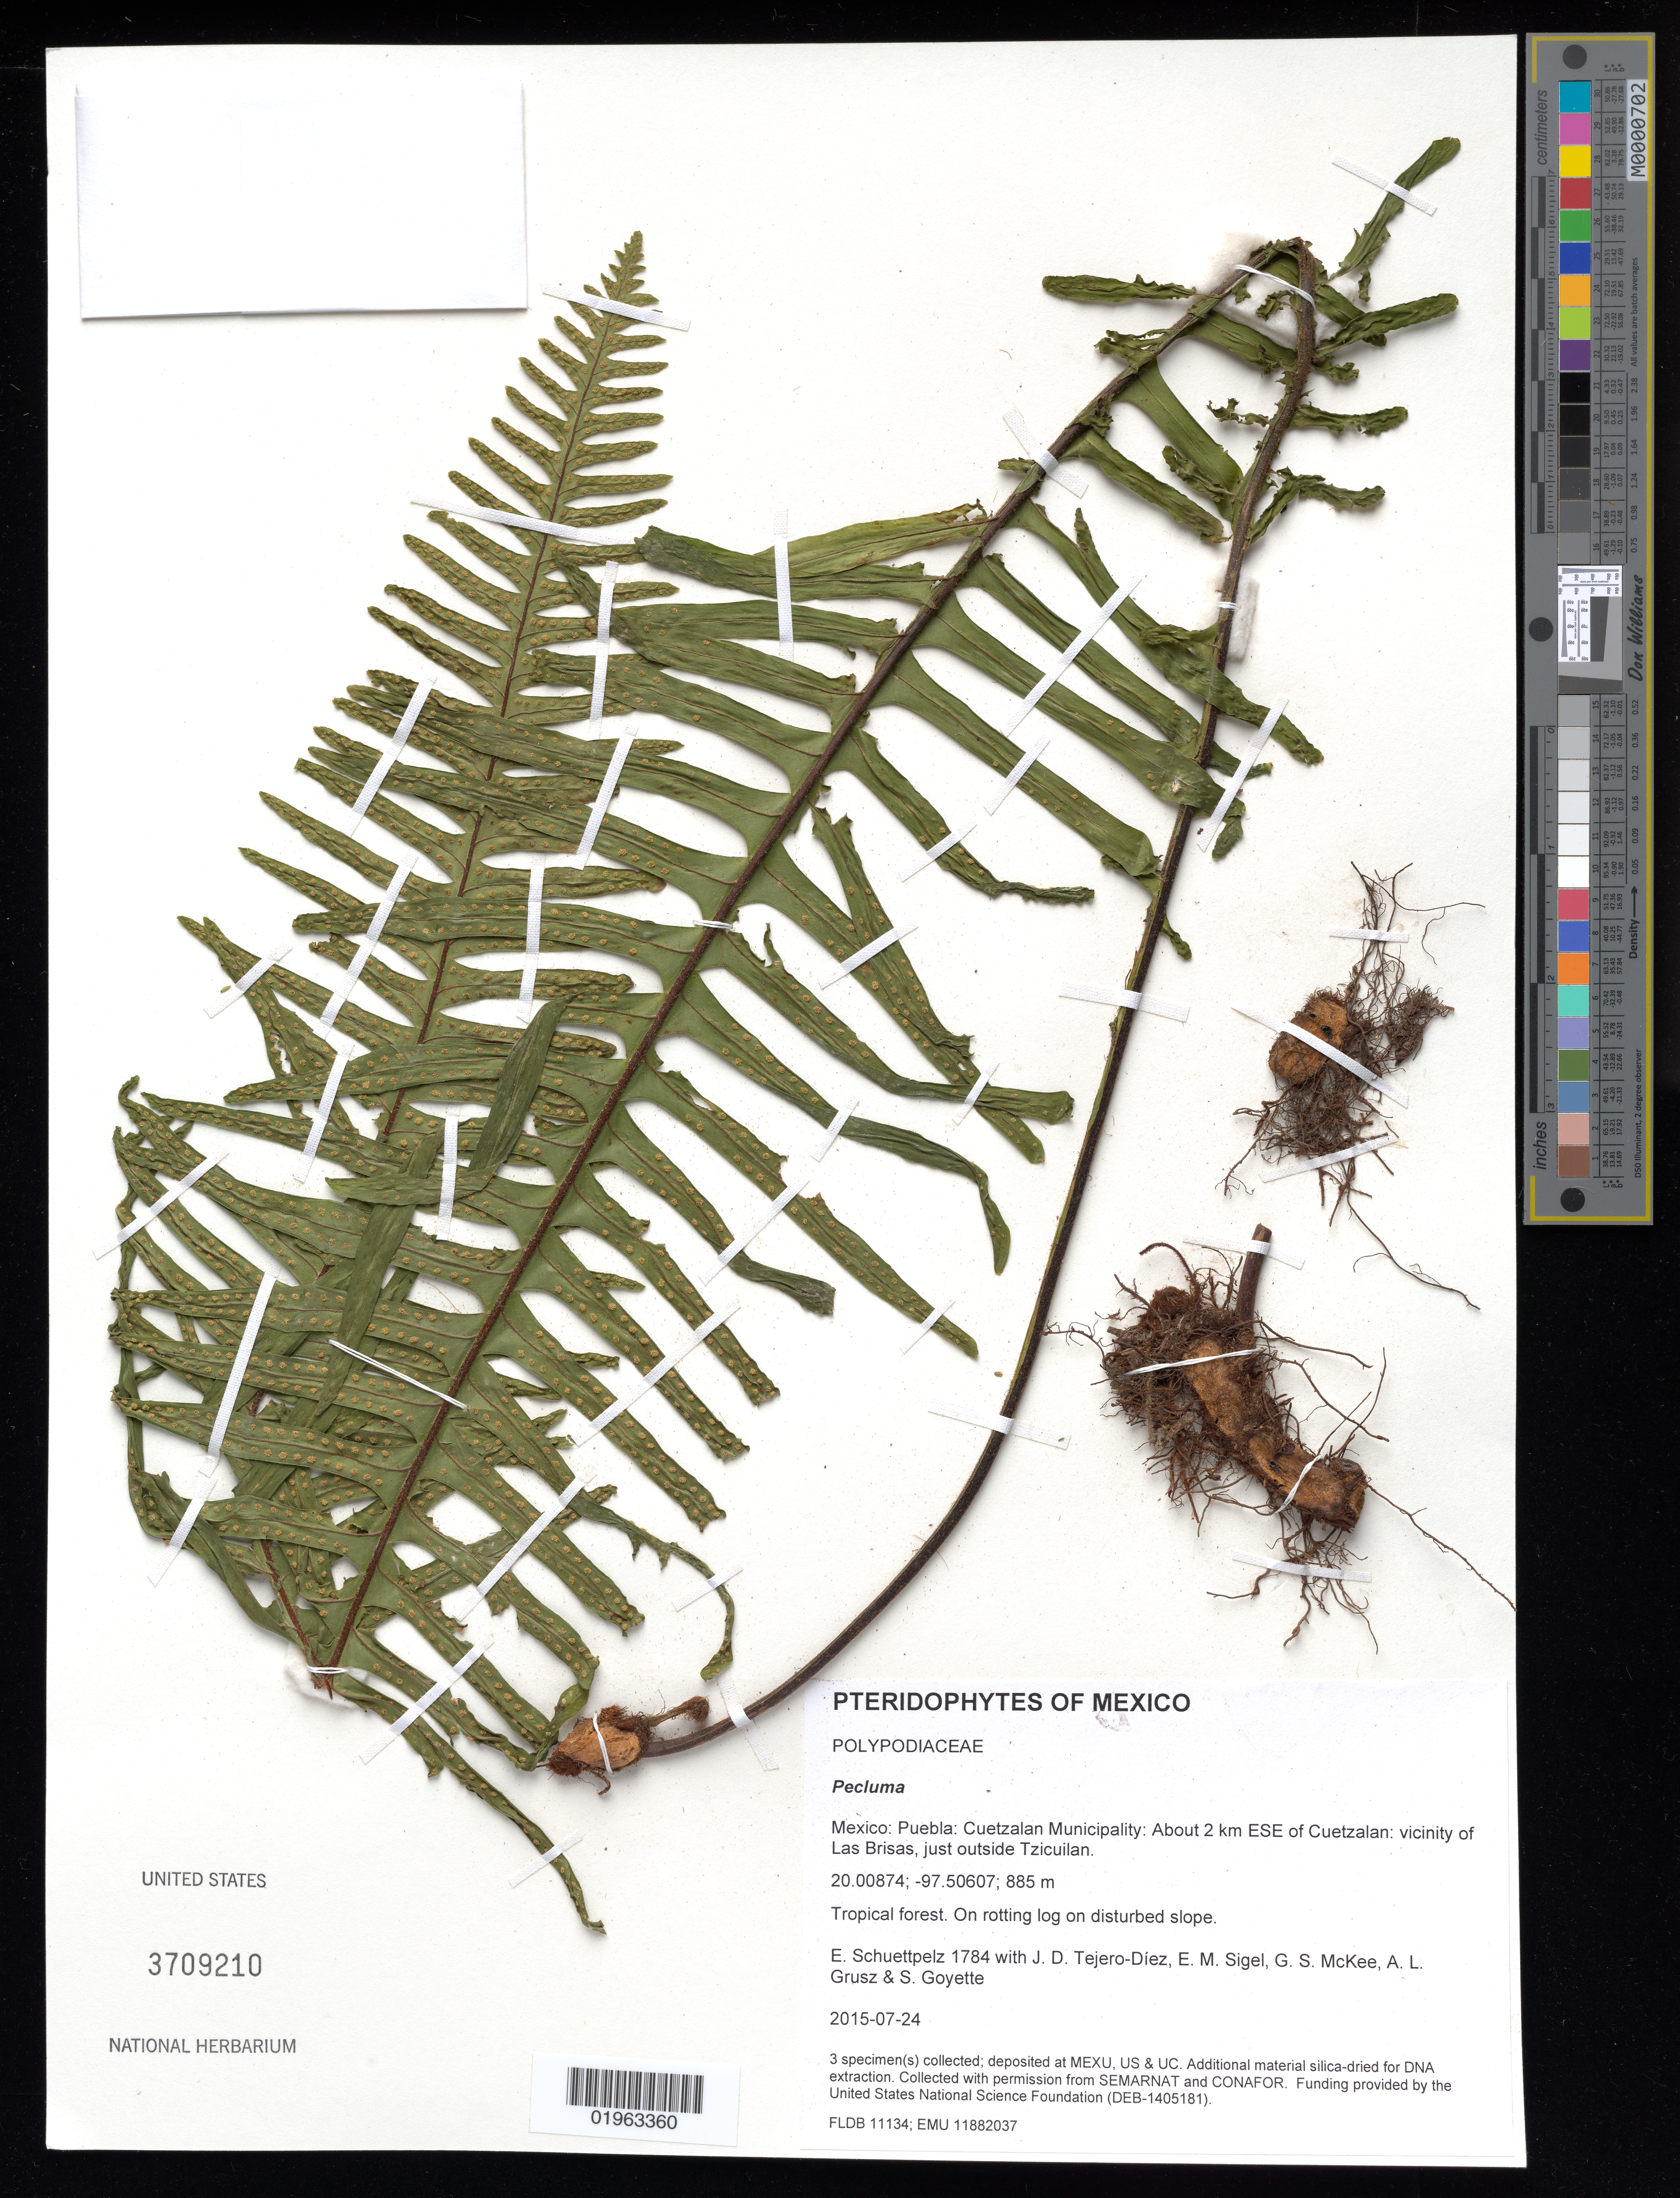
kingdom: Plantae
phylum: Tracheophyta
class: Polypodiopsida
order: Polypodiales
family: Polypodiaceae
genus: Pecluma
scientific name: Pecluma sp.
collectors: E. Schuettpelz, D. Tejero-Díez, E. M. Sigel, G. S. McKee & A. Grusz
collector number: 1784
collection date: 2015-07-24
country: Mexico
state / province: Puebla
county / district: Cuetzalan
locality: About 2 km ESE of Cuetzalan: vicinity of Las Brisas, just outside Tzicuilan.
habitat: Tropical forest.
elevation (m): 885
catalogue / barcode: US 3709210